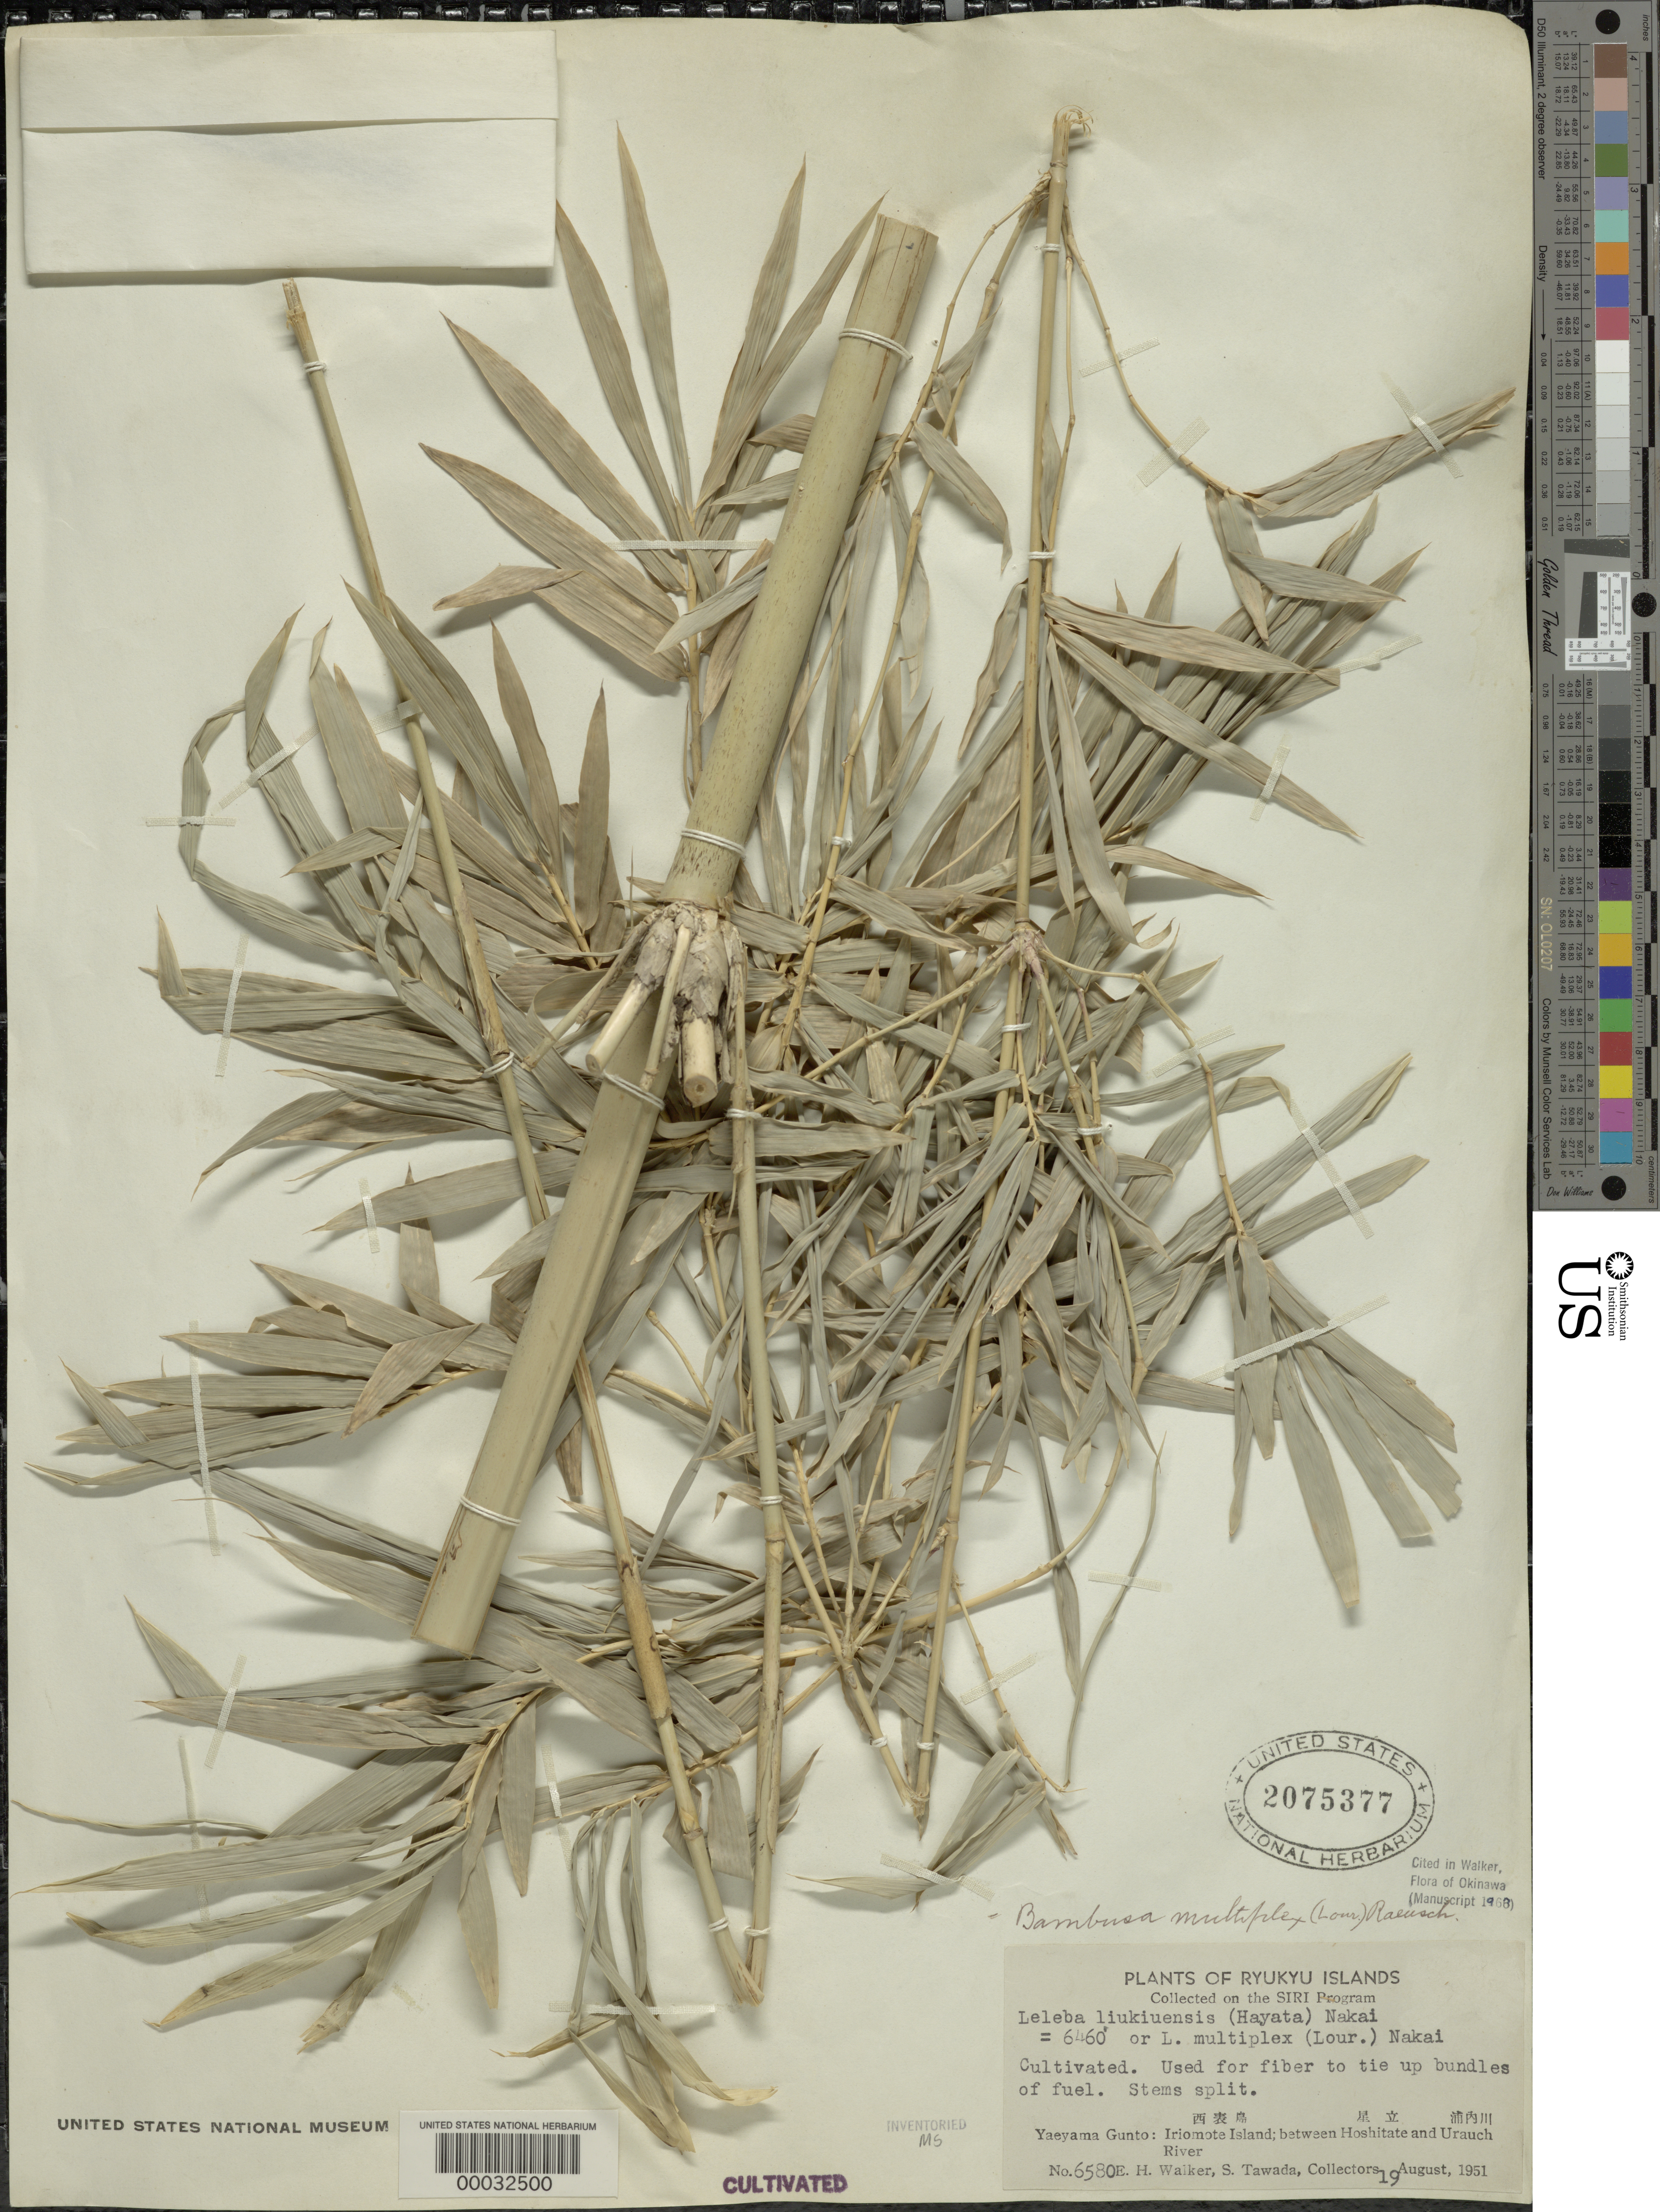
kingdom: Plantae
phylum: Tracheophyta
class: Liliopsida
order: Poales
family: Poaceae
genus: Bambusa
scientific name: Bambusa multiplex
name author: (Lour.) Raeusch. ex Schult. & Schult. f.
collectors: E. H. Walker & S. Tawada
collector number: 6580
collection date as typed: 19 Aug 1951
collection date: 1951-08-19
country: Japan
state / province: Okinawa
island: Iriomote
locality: Iriomote island, yaeyama gunto, hoshitate [Sakishima Is.]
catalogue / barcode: US 2075377